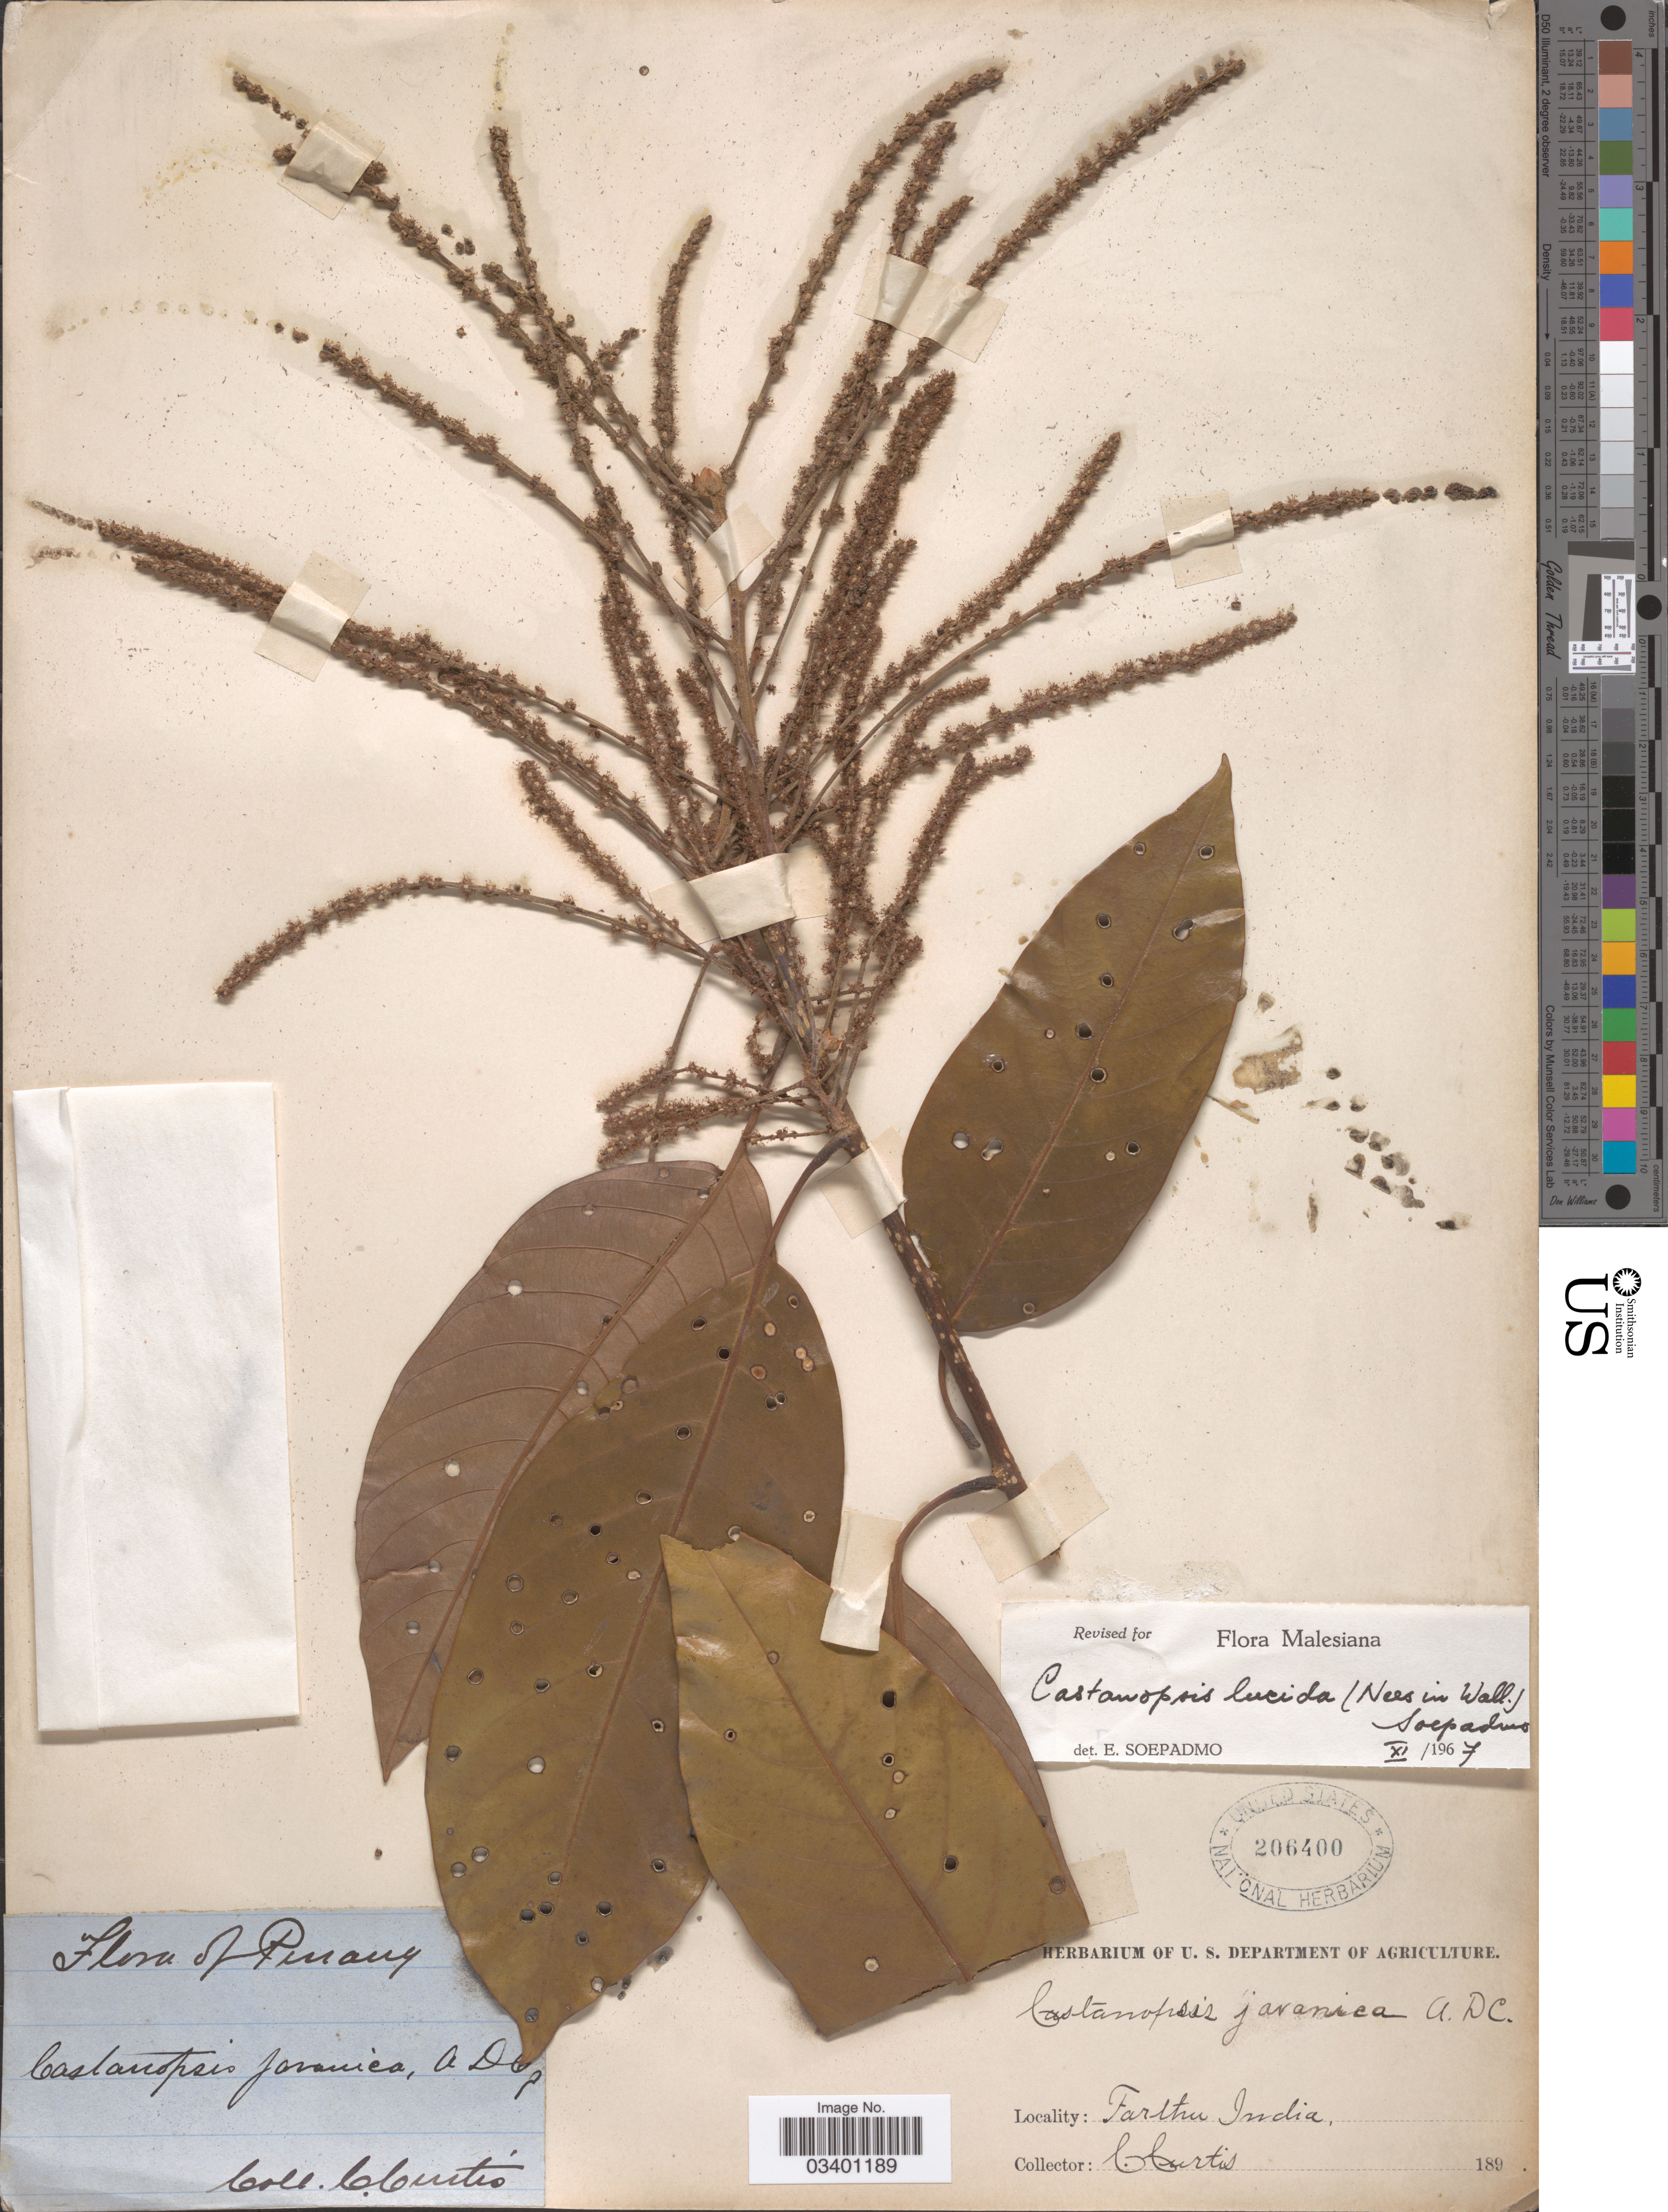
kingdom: Plantae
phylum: Tracheophyta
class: Magnoliopsida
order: Fagales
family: Fagaceae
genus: Castanopsis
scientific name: Castanopsis lucida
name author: (Nees in Wall.) Soepadmo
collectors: C. Curtis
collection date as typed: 189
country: Malaysia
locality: Penang, Farther India.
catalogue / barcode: US 206400